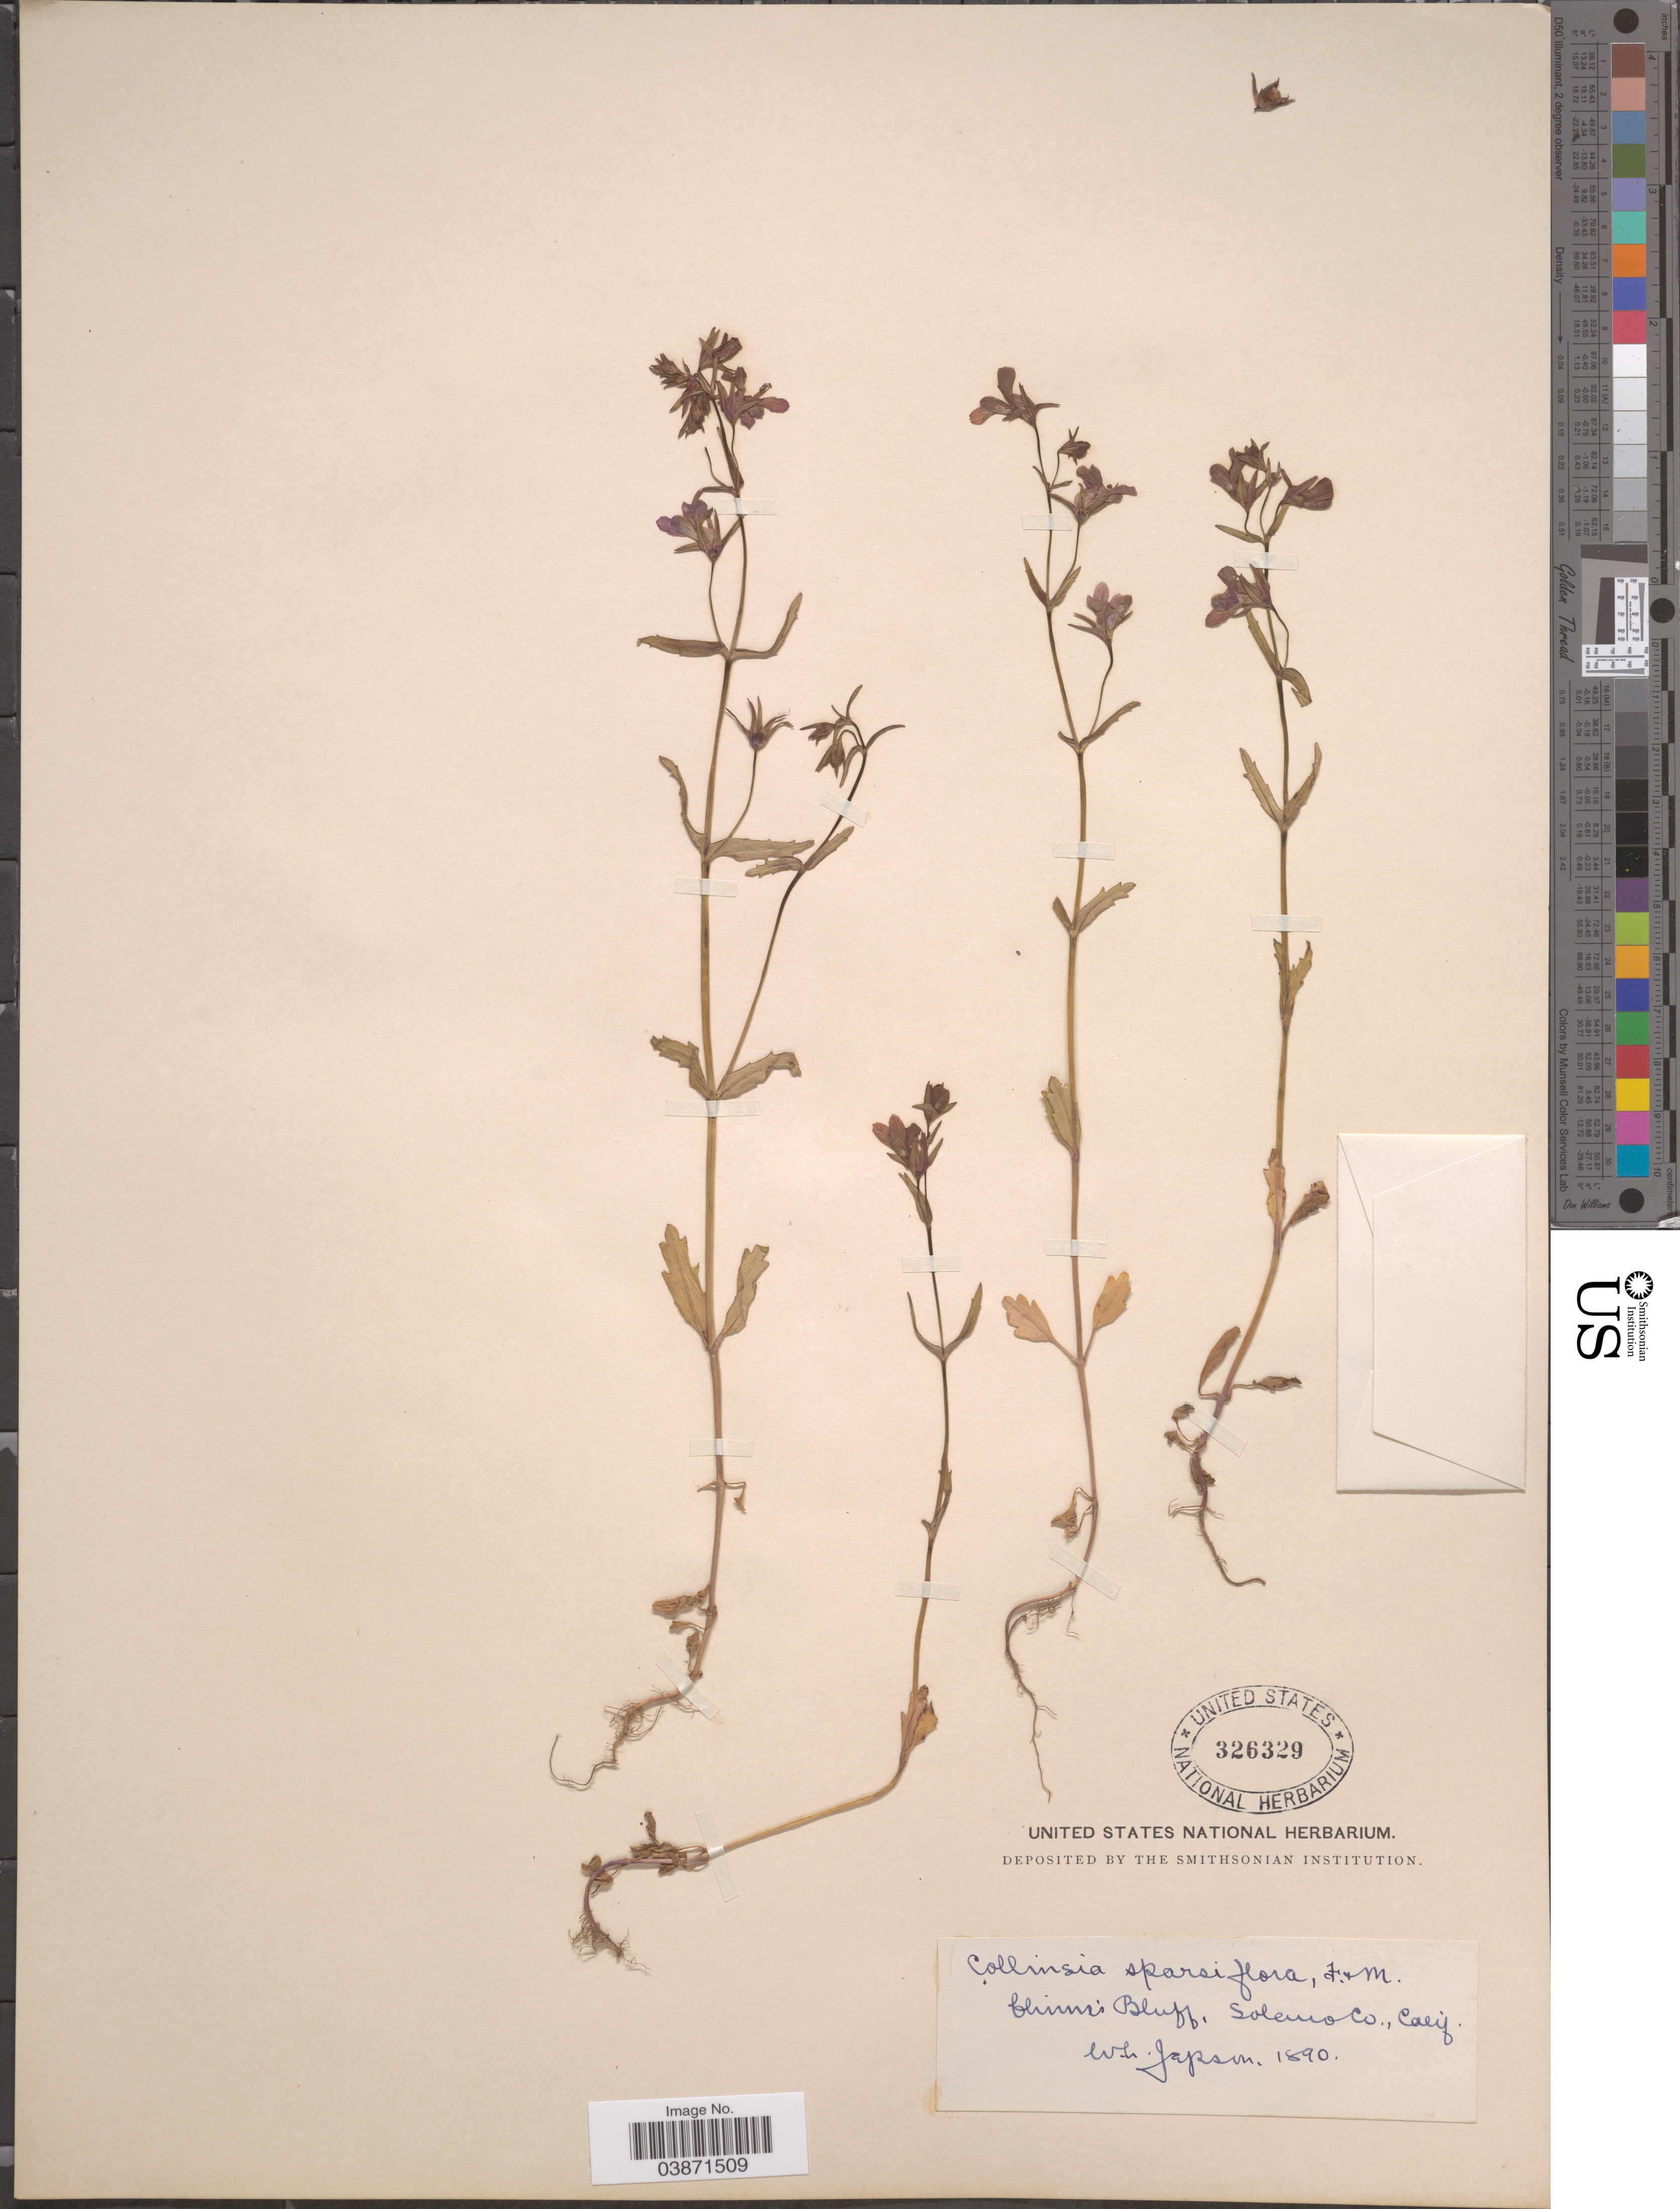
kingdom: Plantae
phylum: Tracheophyta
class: Magnoliopsida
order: Lamiales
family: Plantaginaceae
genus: Collinsia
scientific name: Collinsia sparsiflora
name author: Fisch. & C.A. Mey.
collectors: W. L. Jepson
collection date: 1890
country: United States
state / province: California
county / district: Solano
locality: Clinn's [interpreted] Bluff, Solano Co.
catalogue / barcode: US 326329